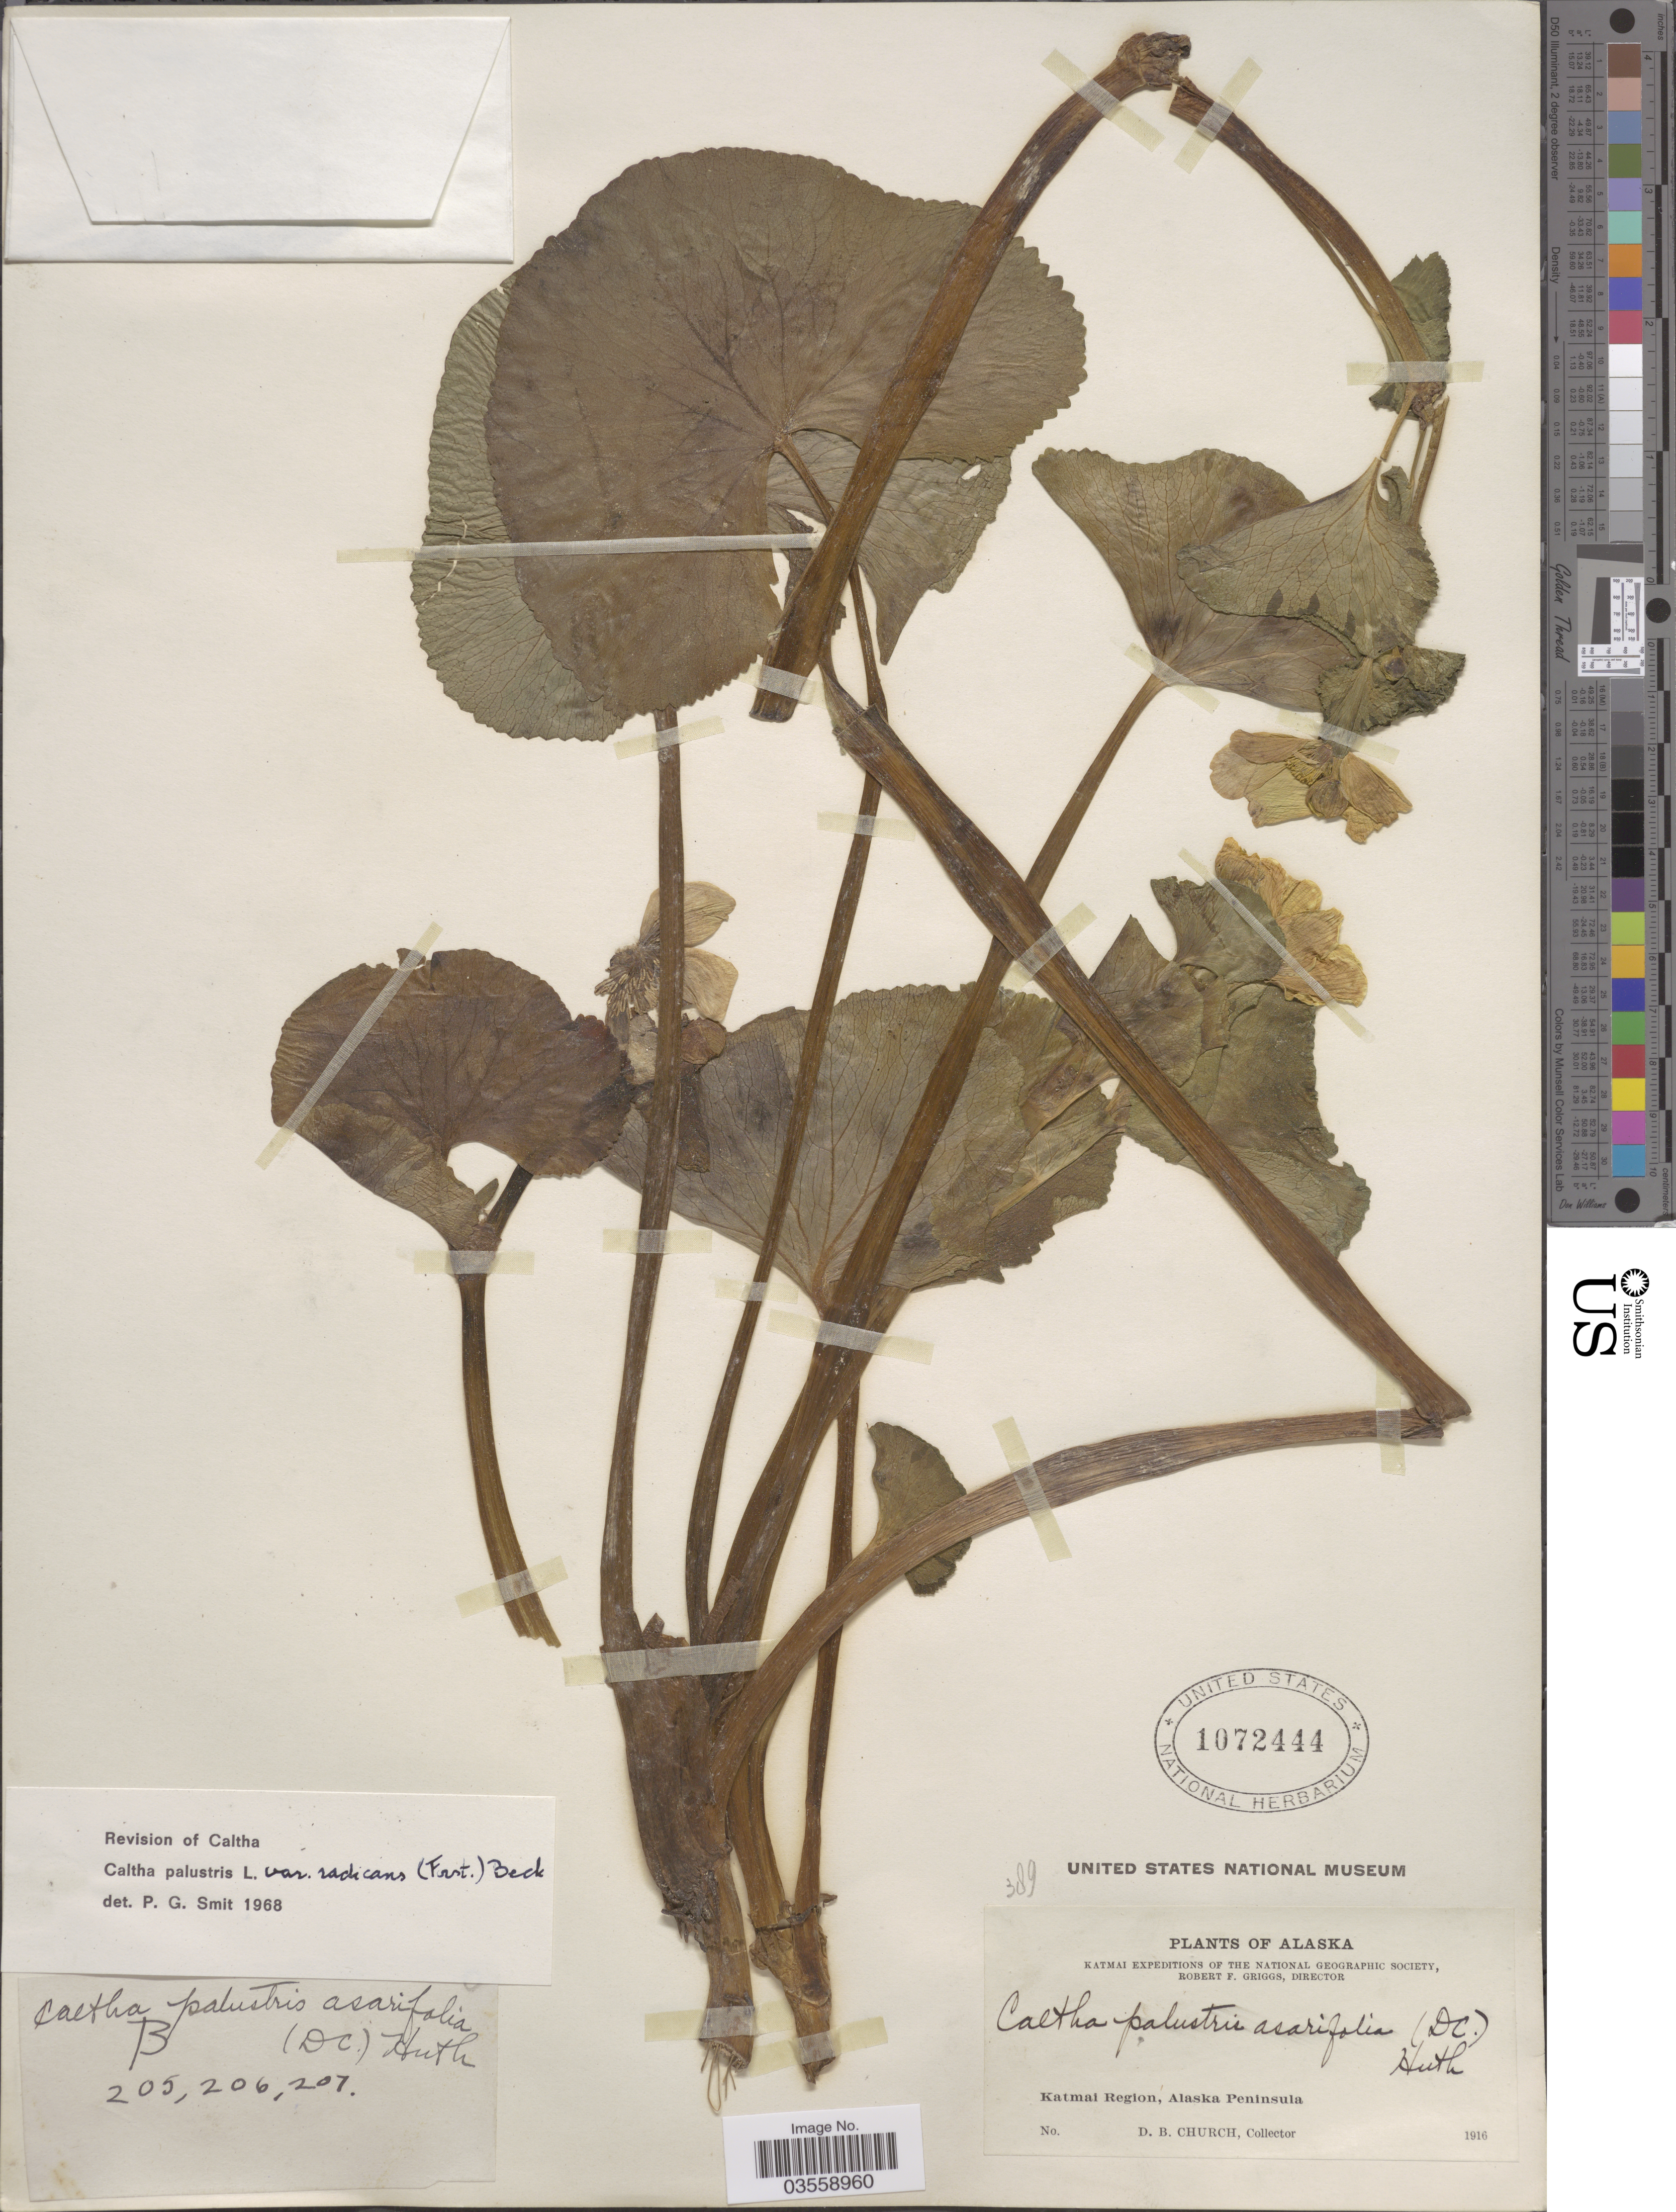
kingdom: Plantae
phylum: Tracheophyta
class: Magnoliopsida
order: Ranunculales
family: Ranunculaceae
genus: Caltha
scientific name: Caltha palustris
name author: L.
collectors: D. Church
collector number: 205/206/207?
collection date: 1916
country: United States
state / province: Alaska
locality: Katmai. Katmai Region, Alaska Peninsula.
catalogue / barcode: US 1072444